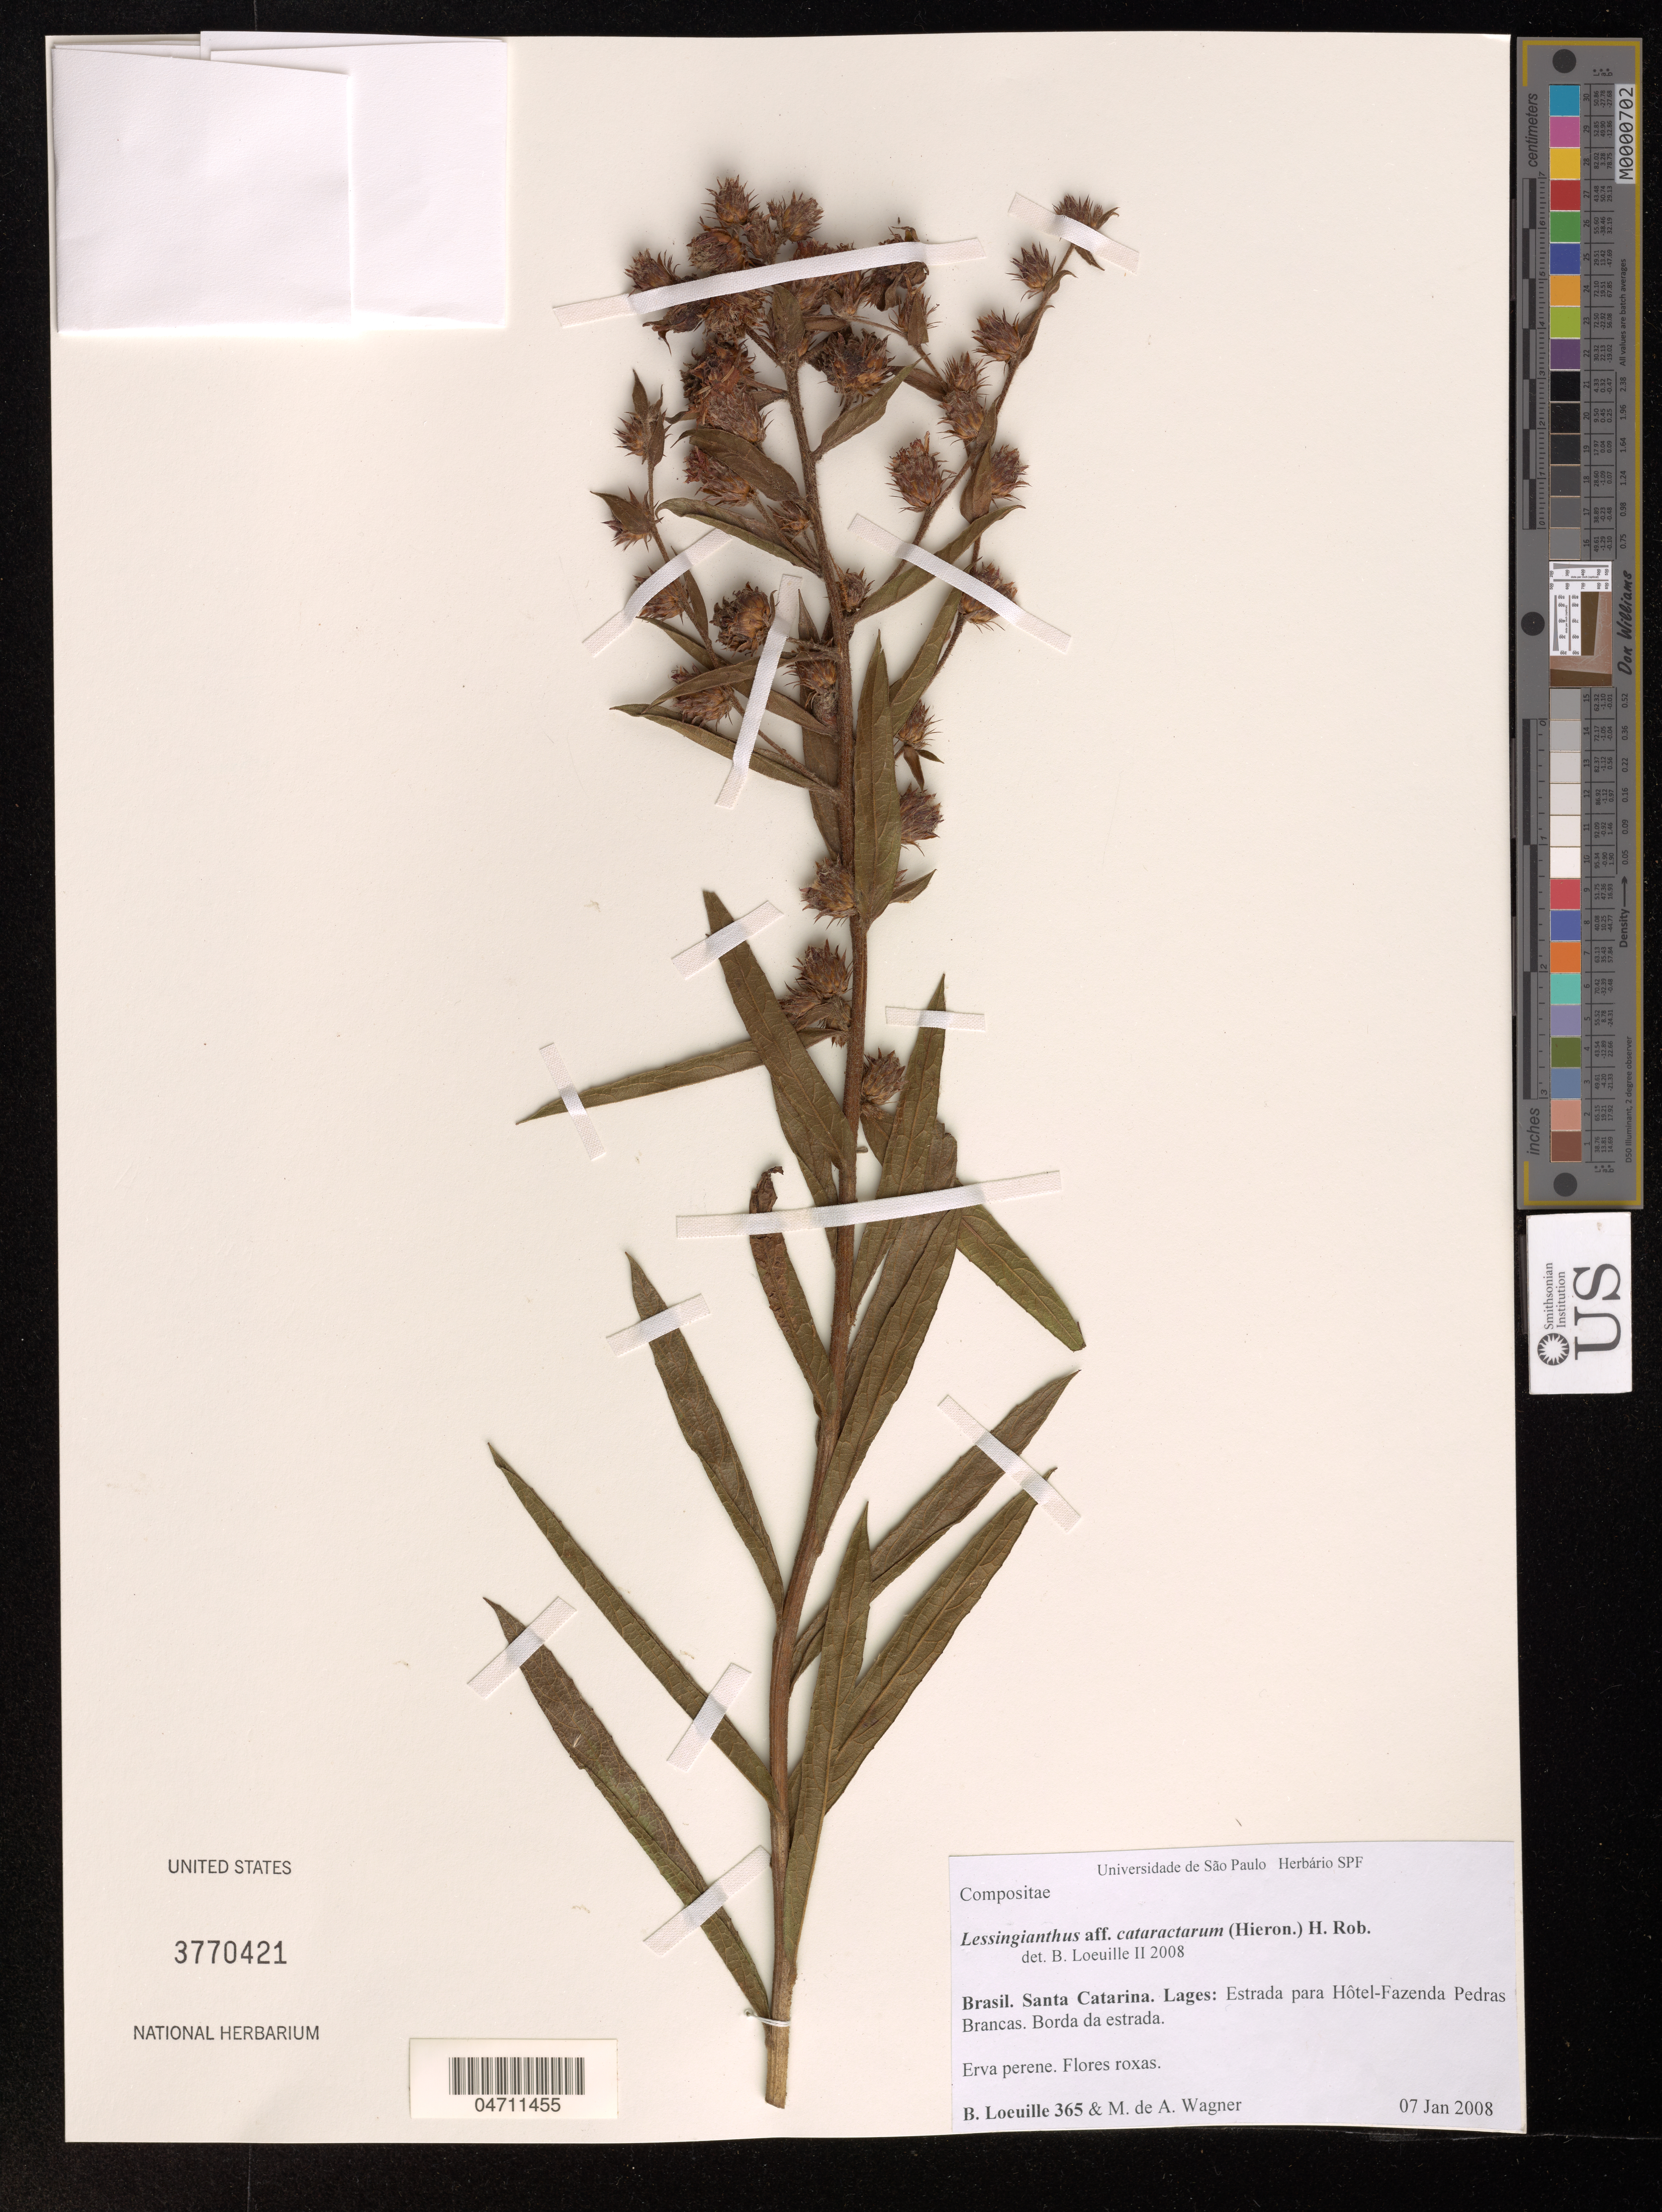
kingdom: Plantae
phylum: Tracheophyta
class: Magnoliopsida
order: Asterales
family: Asteraceae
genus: Lessingianthus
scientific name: Lessingianthus cataractarum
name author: (Hieron.) H. Rob.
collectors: B. Loeuille & A. M. Wagner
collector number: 365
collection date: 2008-01-07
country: Brazil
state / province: Santa Catarina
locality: Lages: Estrada para Hôtel-Fazenda Pedras Brancas, Borda da estrada.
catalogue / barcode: US 3770421